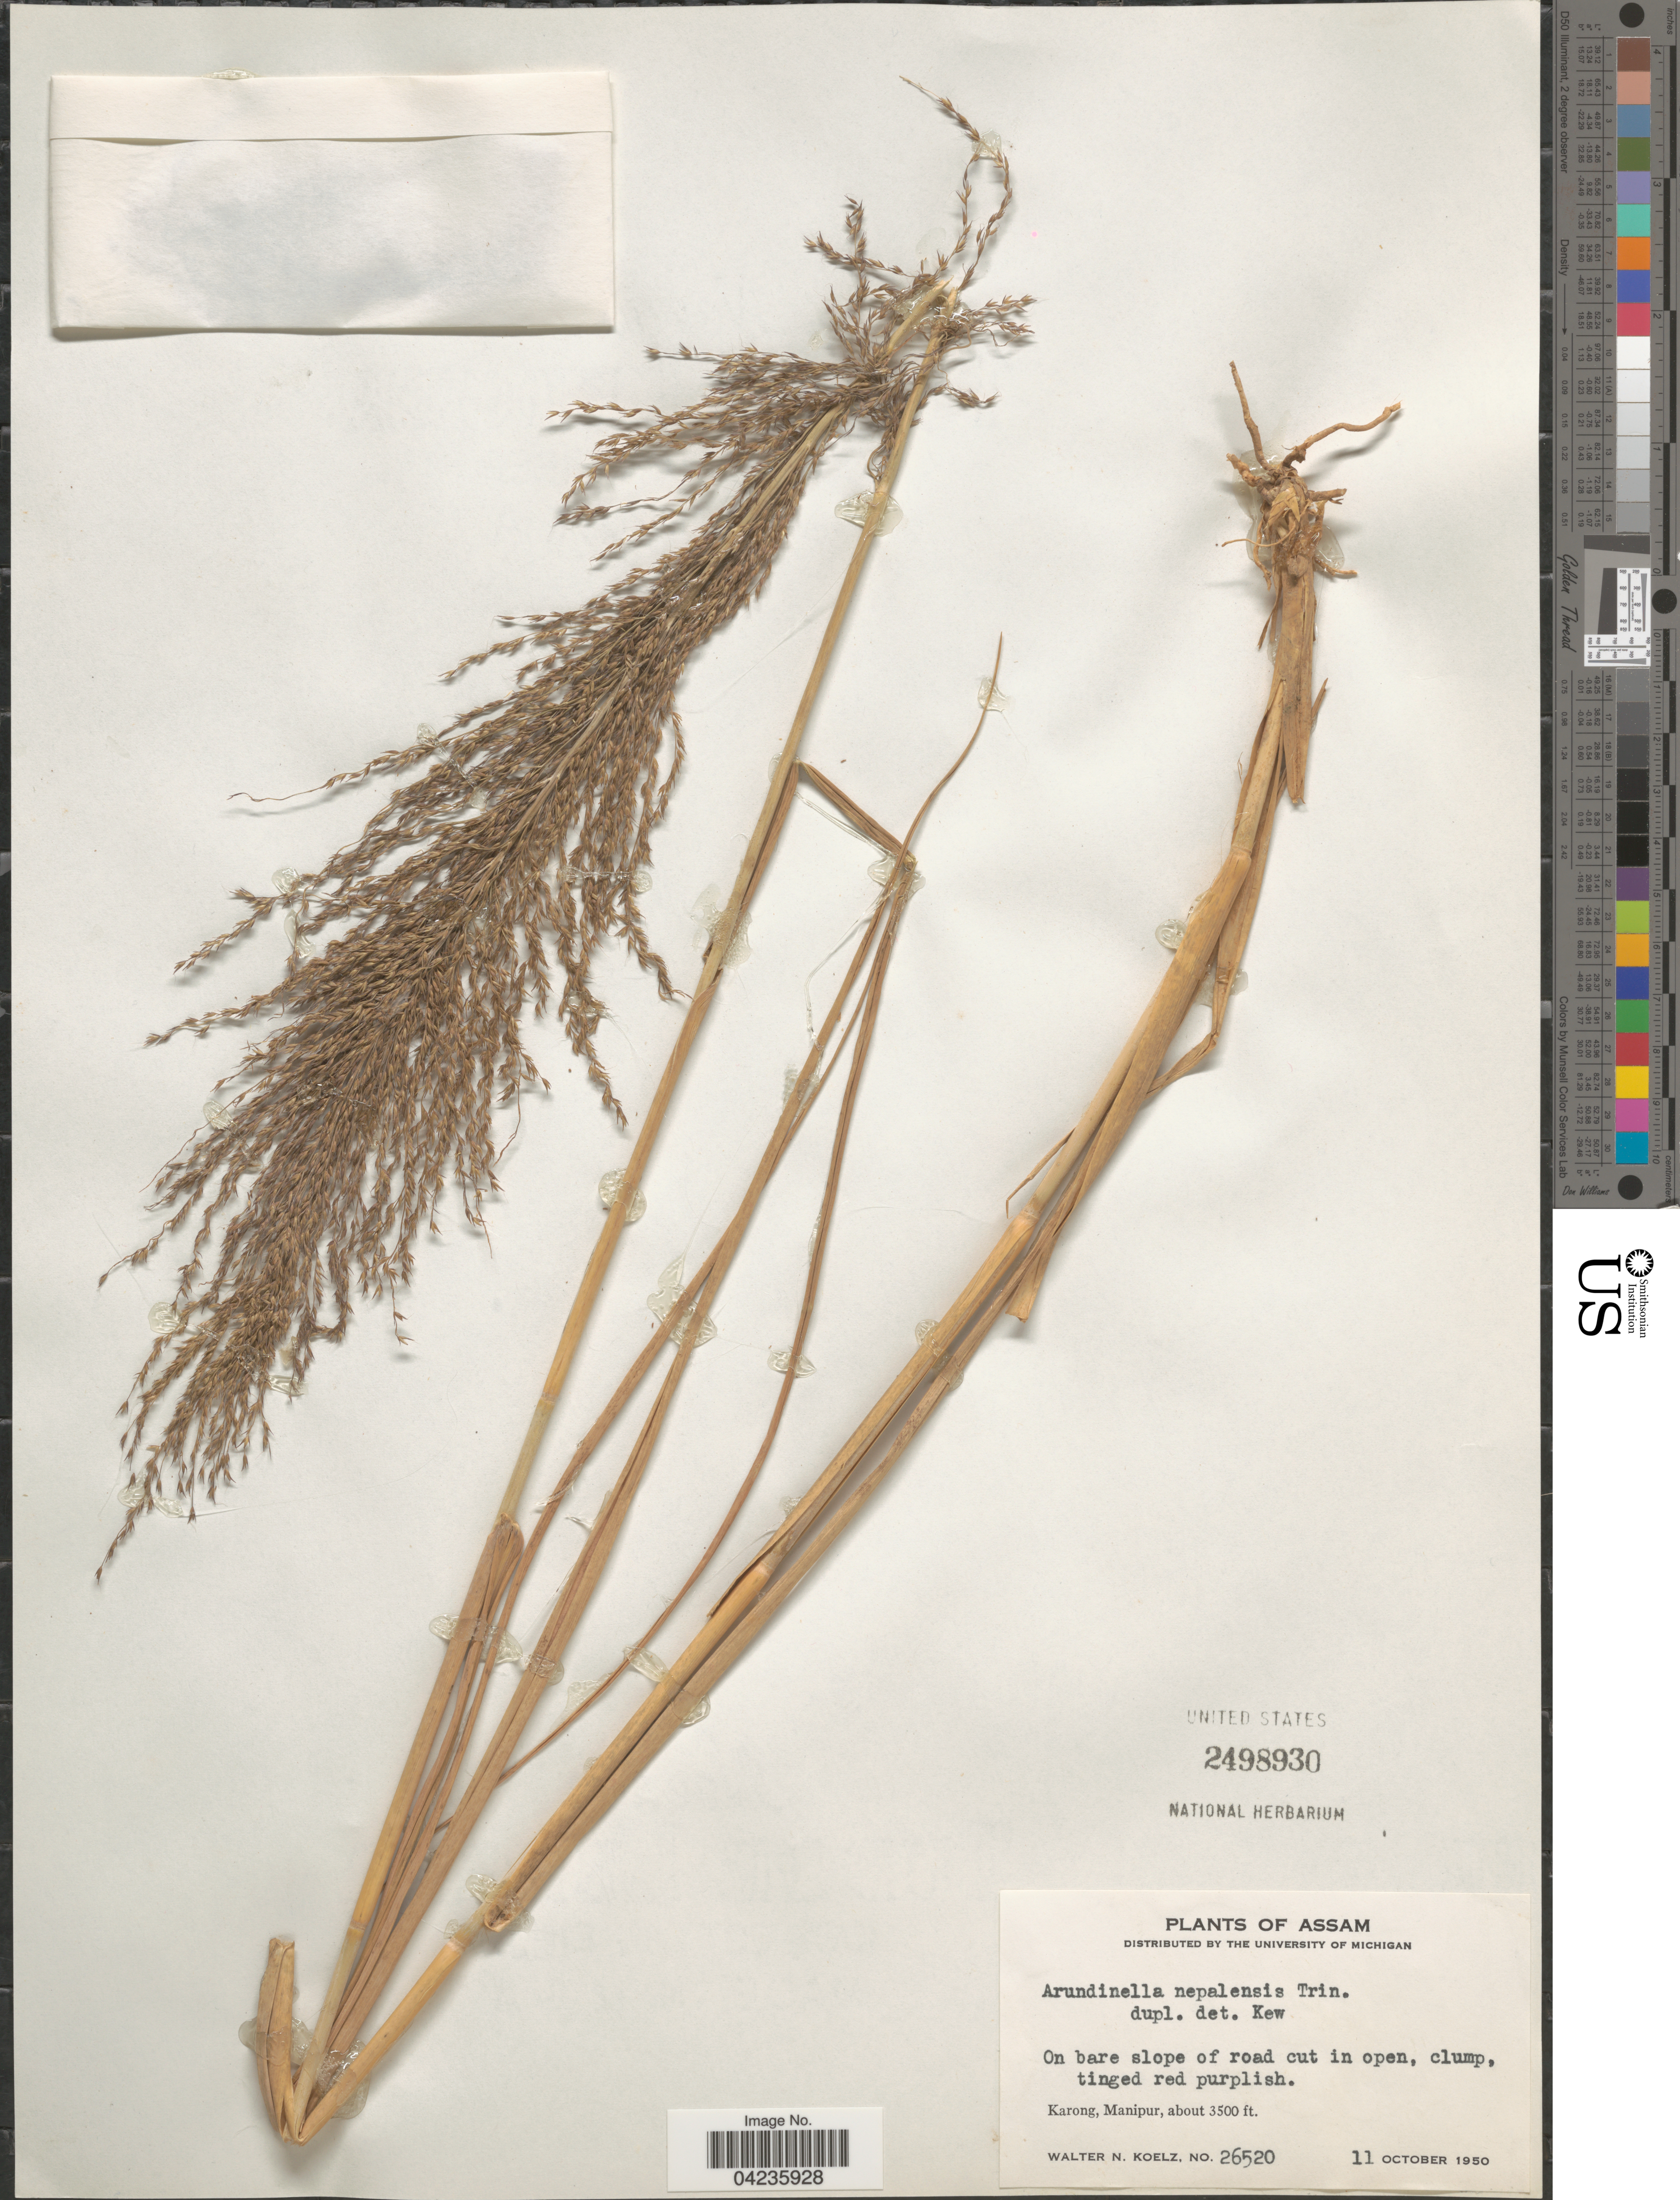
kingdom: Plantae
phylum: Tracheophyta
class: Liliopsida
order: Poales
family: Poaceae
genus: Arundinella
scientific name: Arundinella nepalensis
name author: Trin.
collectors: W. N. Koelz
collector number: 26520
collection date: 1950-10-11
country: India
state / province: Manipur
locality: Karong, Manipur.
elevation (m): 1067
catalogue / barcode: US 2498930